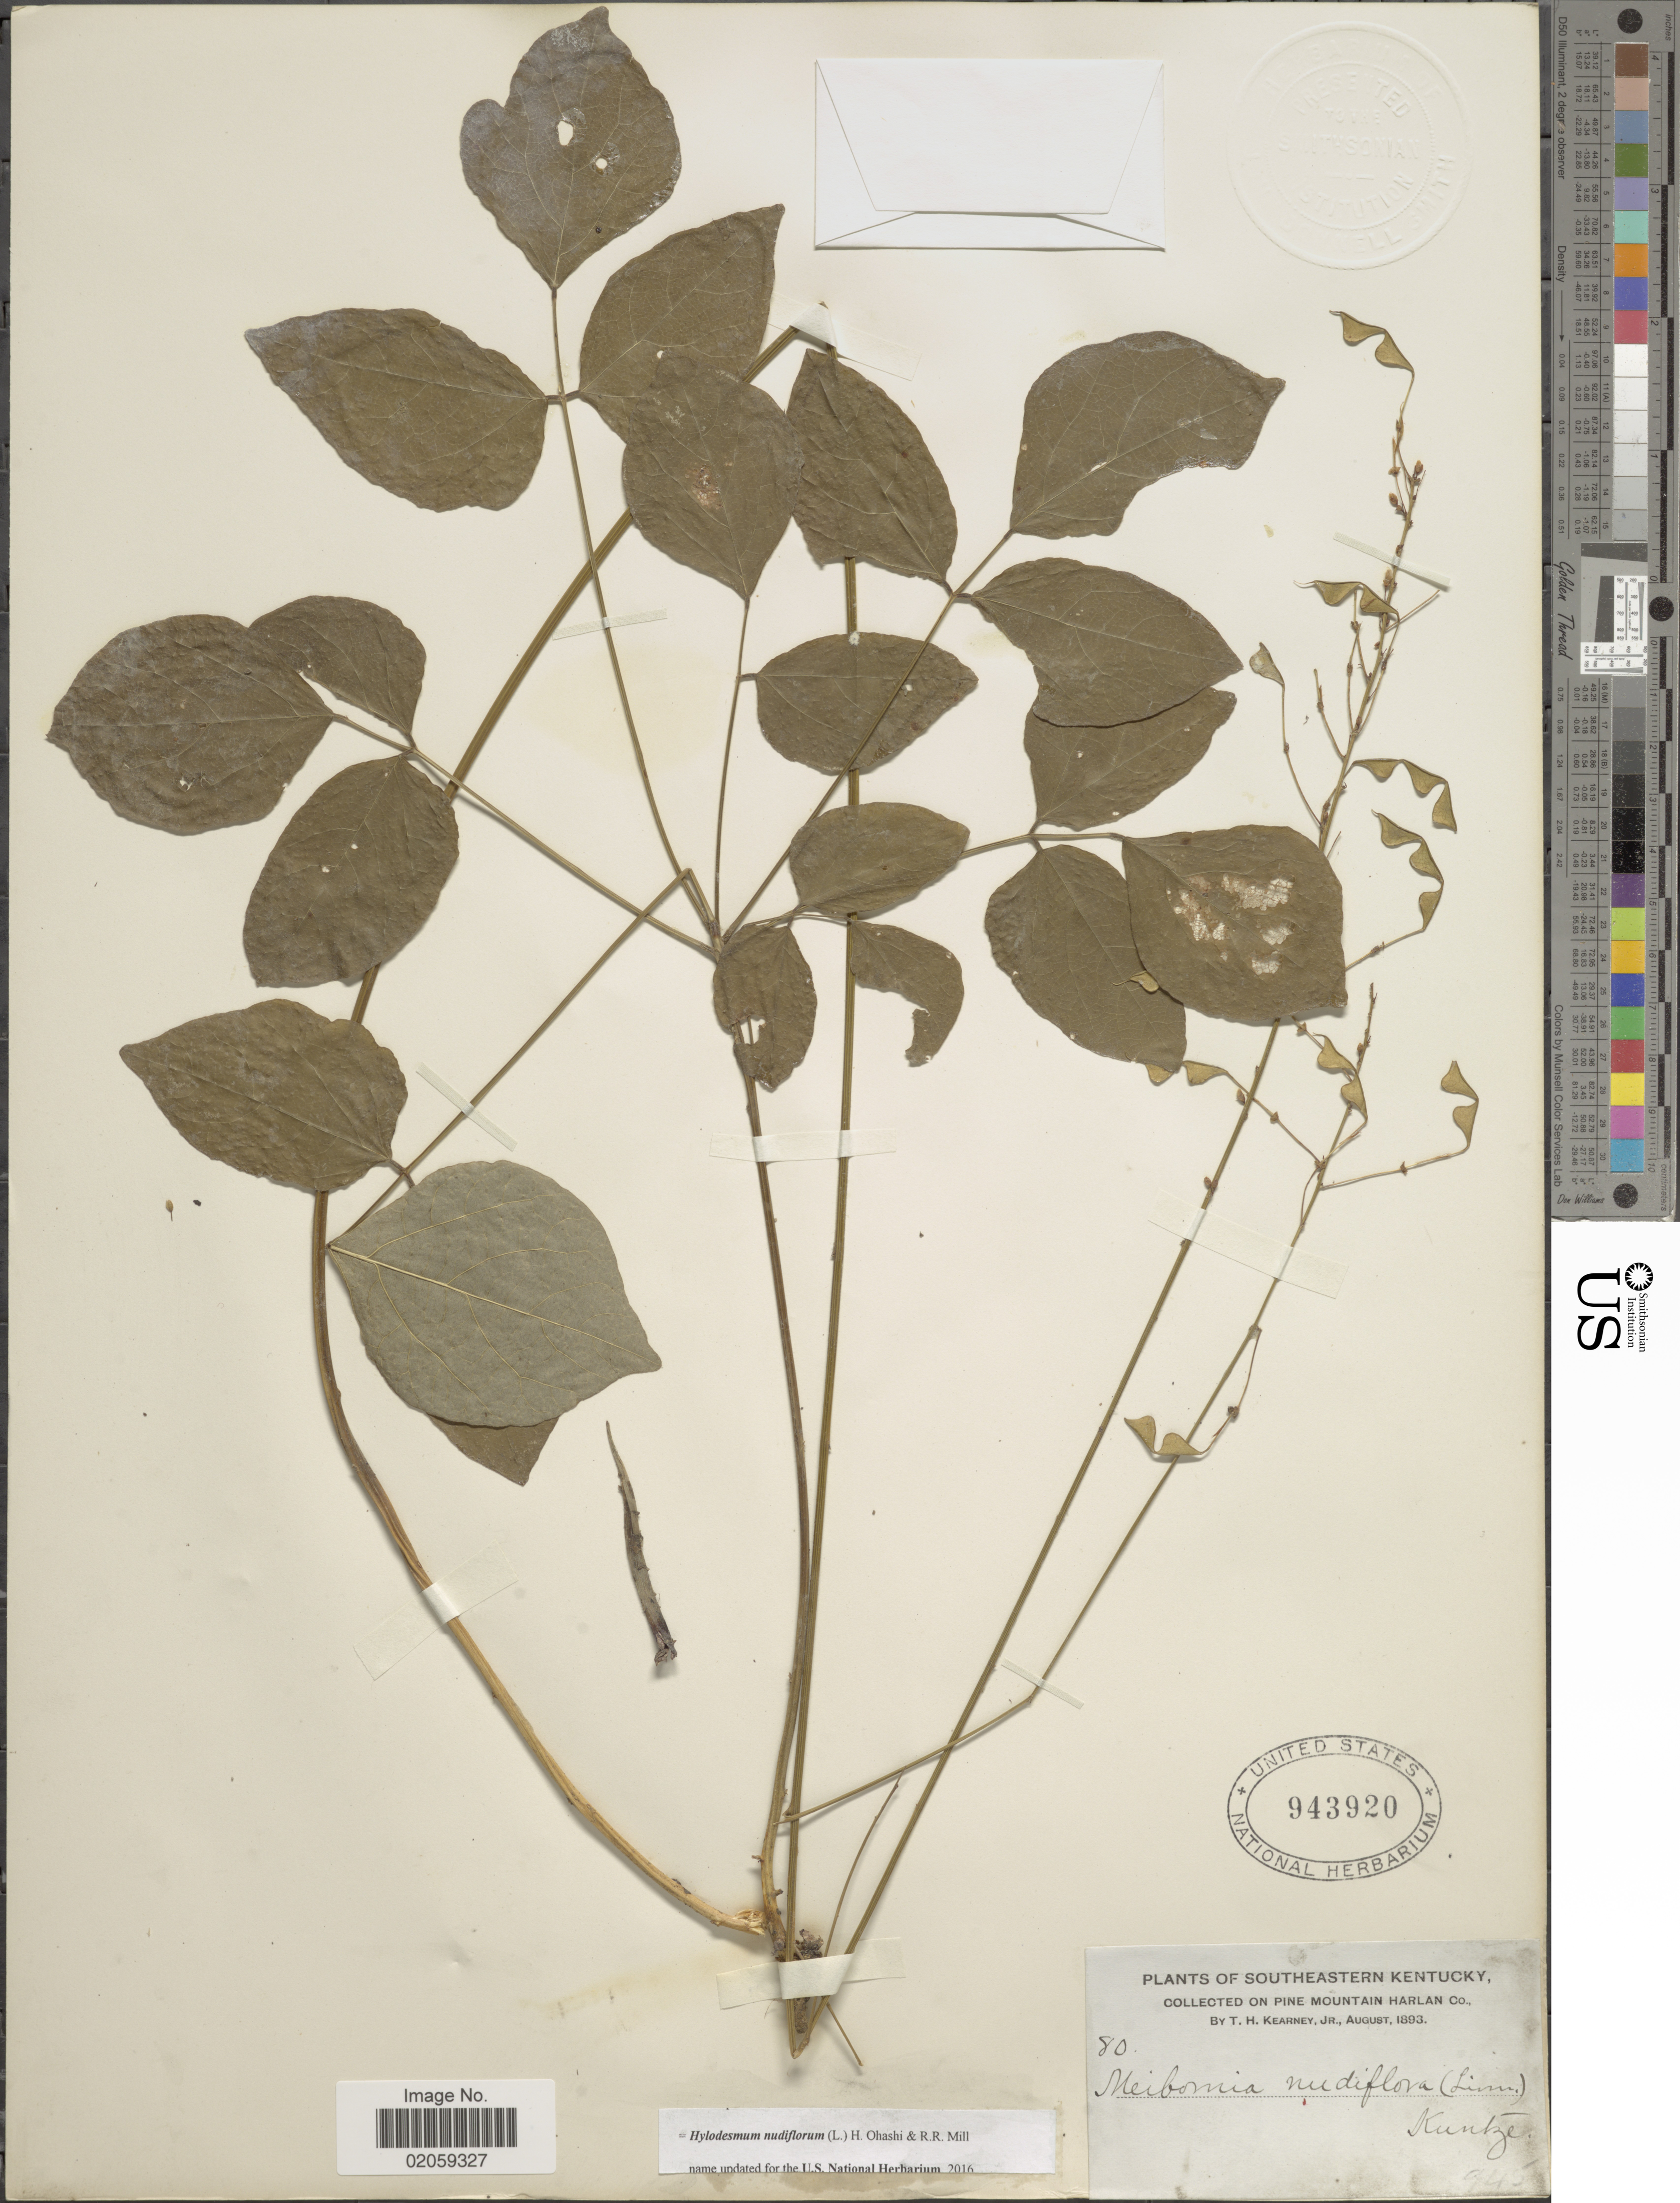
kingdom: Plantae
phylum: Tracheophyta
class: Magnoliopsida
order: Fabales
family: Fabaceae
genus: Hylodesmum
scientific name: Hylodesmum nudiflorum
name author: (L.) H. Ohashi & R.R. Mill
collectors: T. H. Kearney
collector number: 80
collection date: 1893-08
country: United States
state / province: Kentucky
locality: Southeastern Kentucky, Pine Mountain Harlan Co.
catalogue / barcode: US 943920